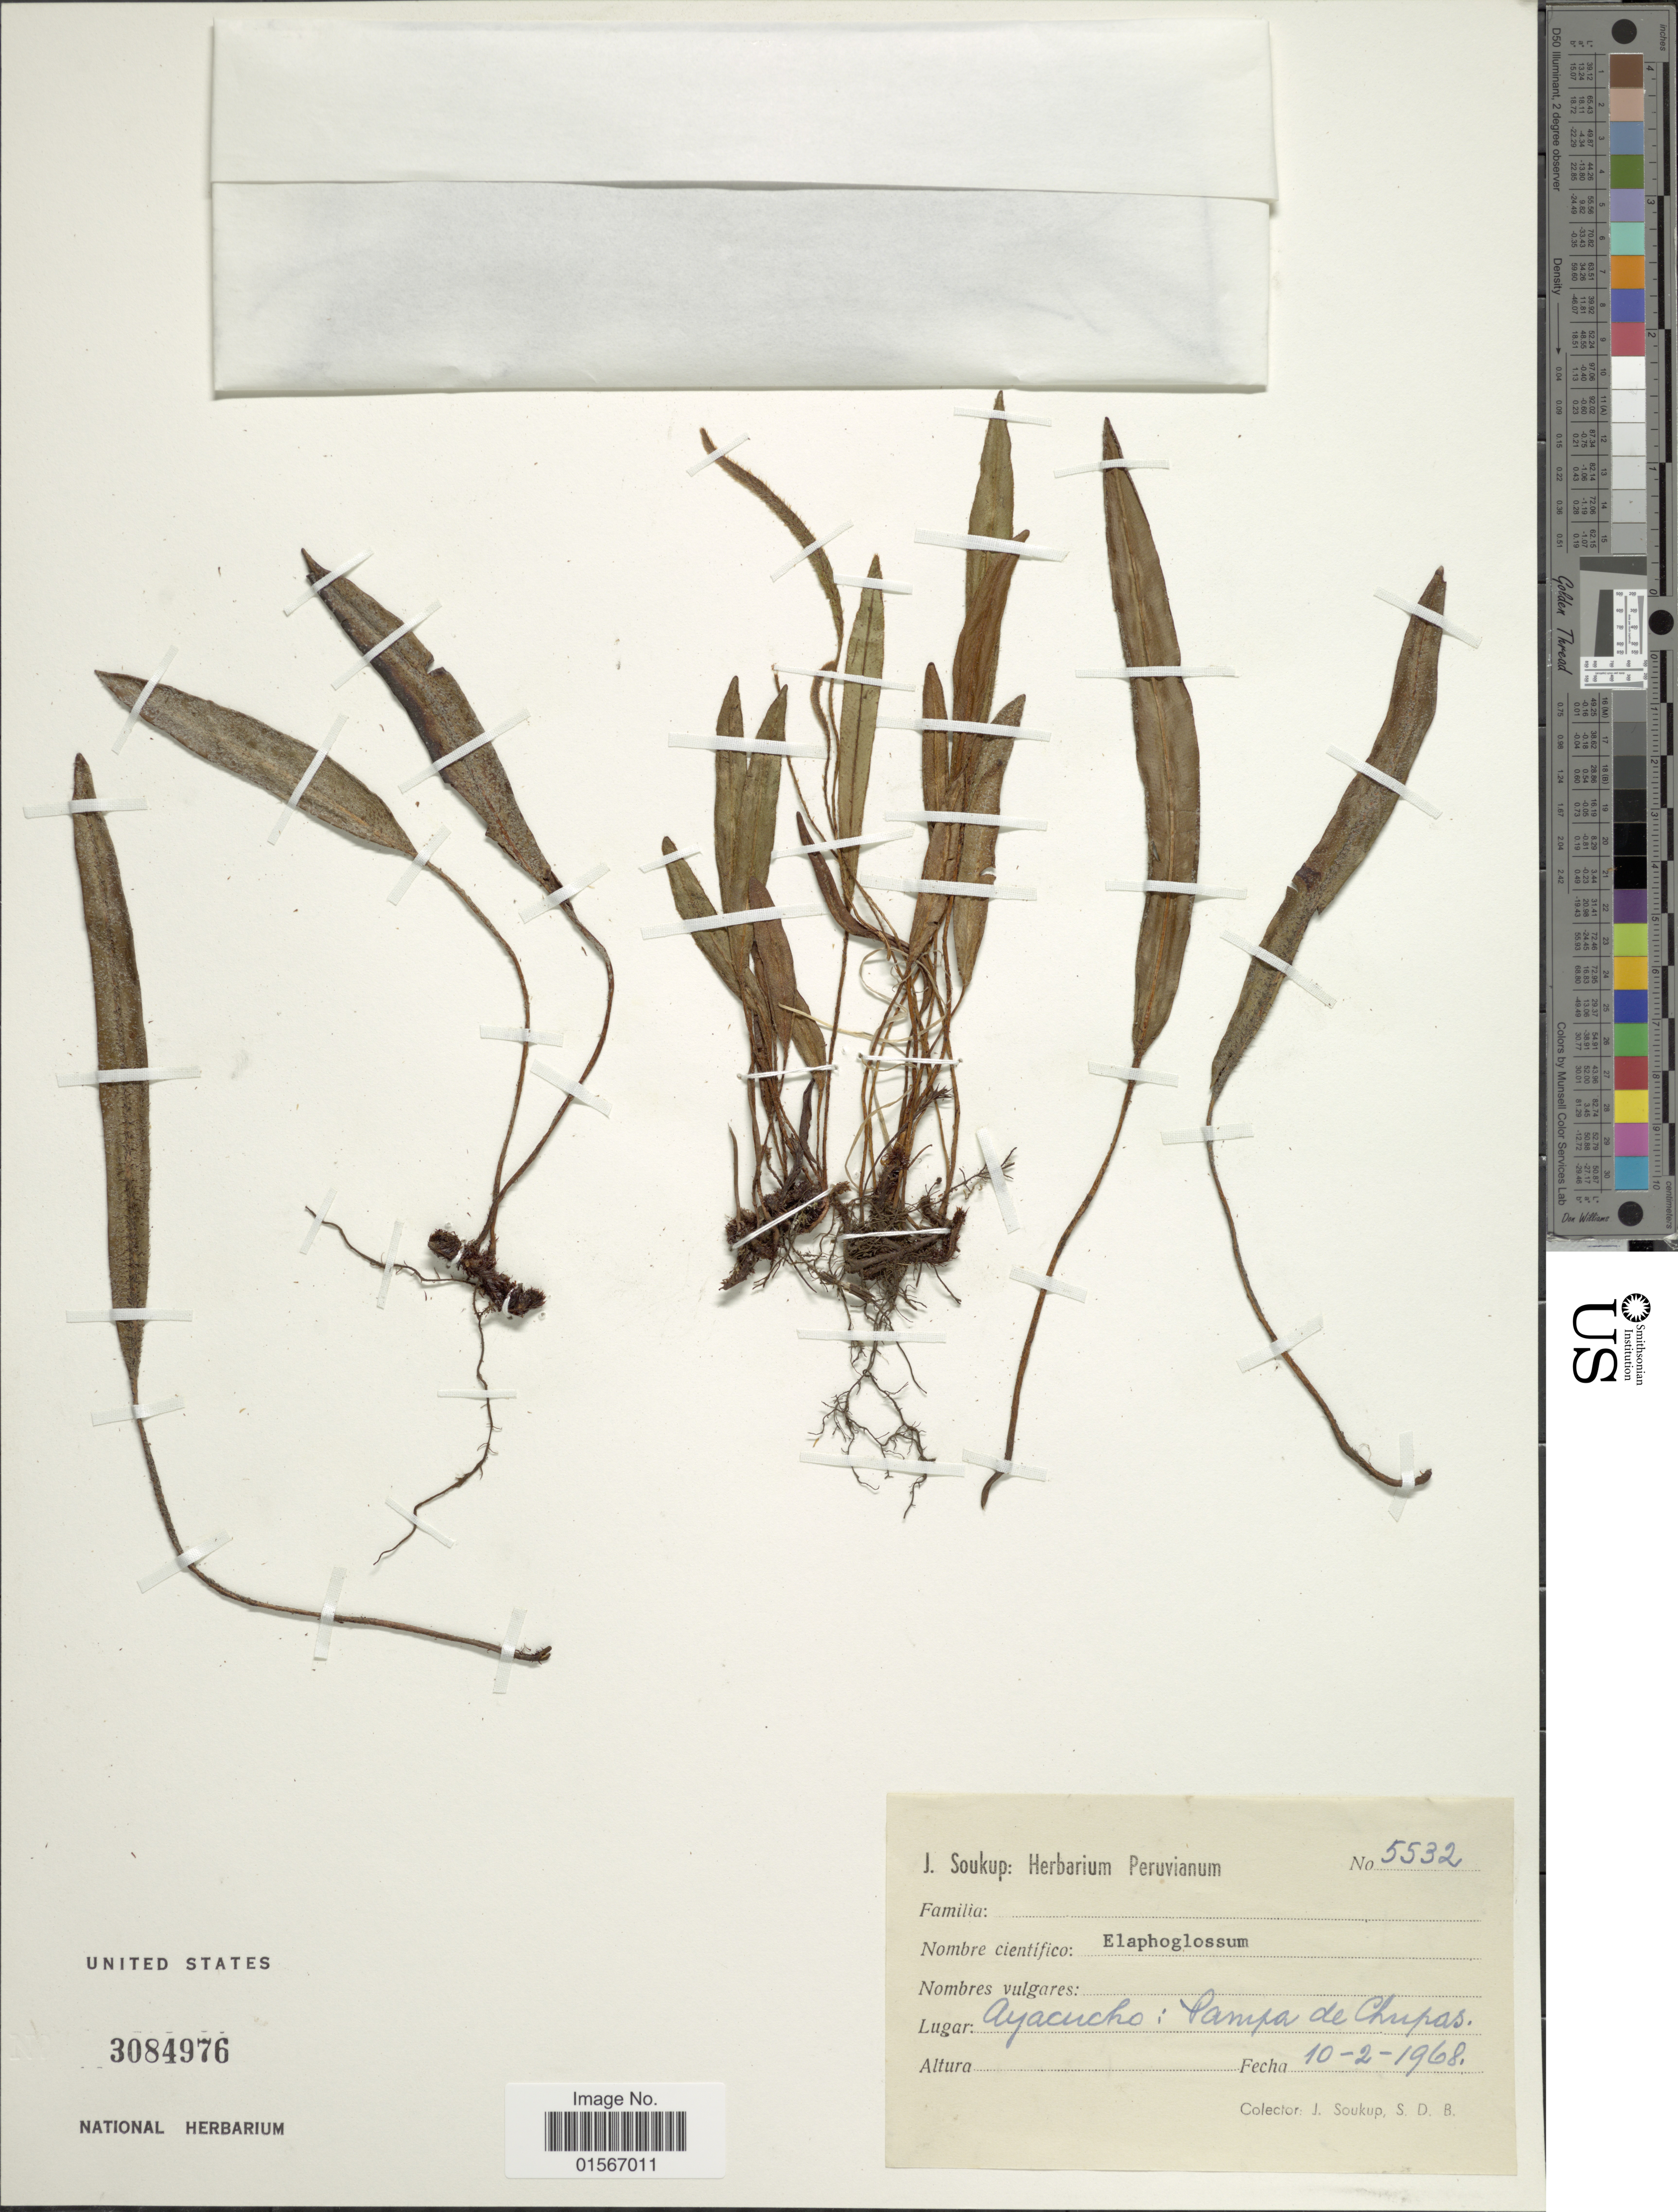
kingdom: Plantae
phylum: Tracheophyta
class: Polypodiopsida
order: Polypodiales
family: Dryopteridaceae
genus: Elaphoglossum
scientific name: Elaphoglossum mathewsii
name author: (Fée) T. Moore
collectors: J. Soukup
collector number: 5532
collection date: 1968-02-10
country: Peru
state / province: Ayacucho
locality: Pampa de Chipas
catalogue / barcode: US 3084976